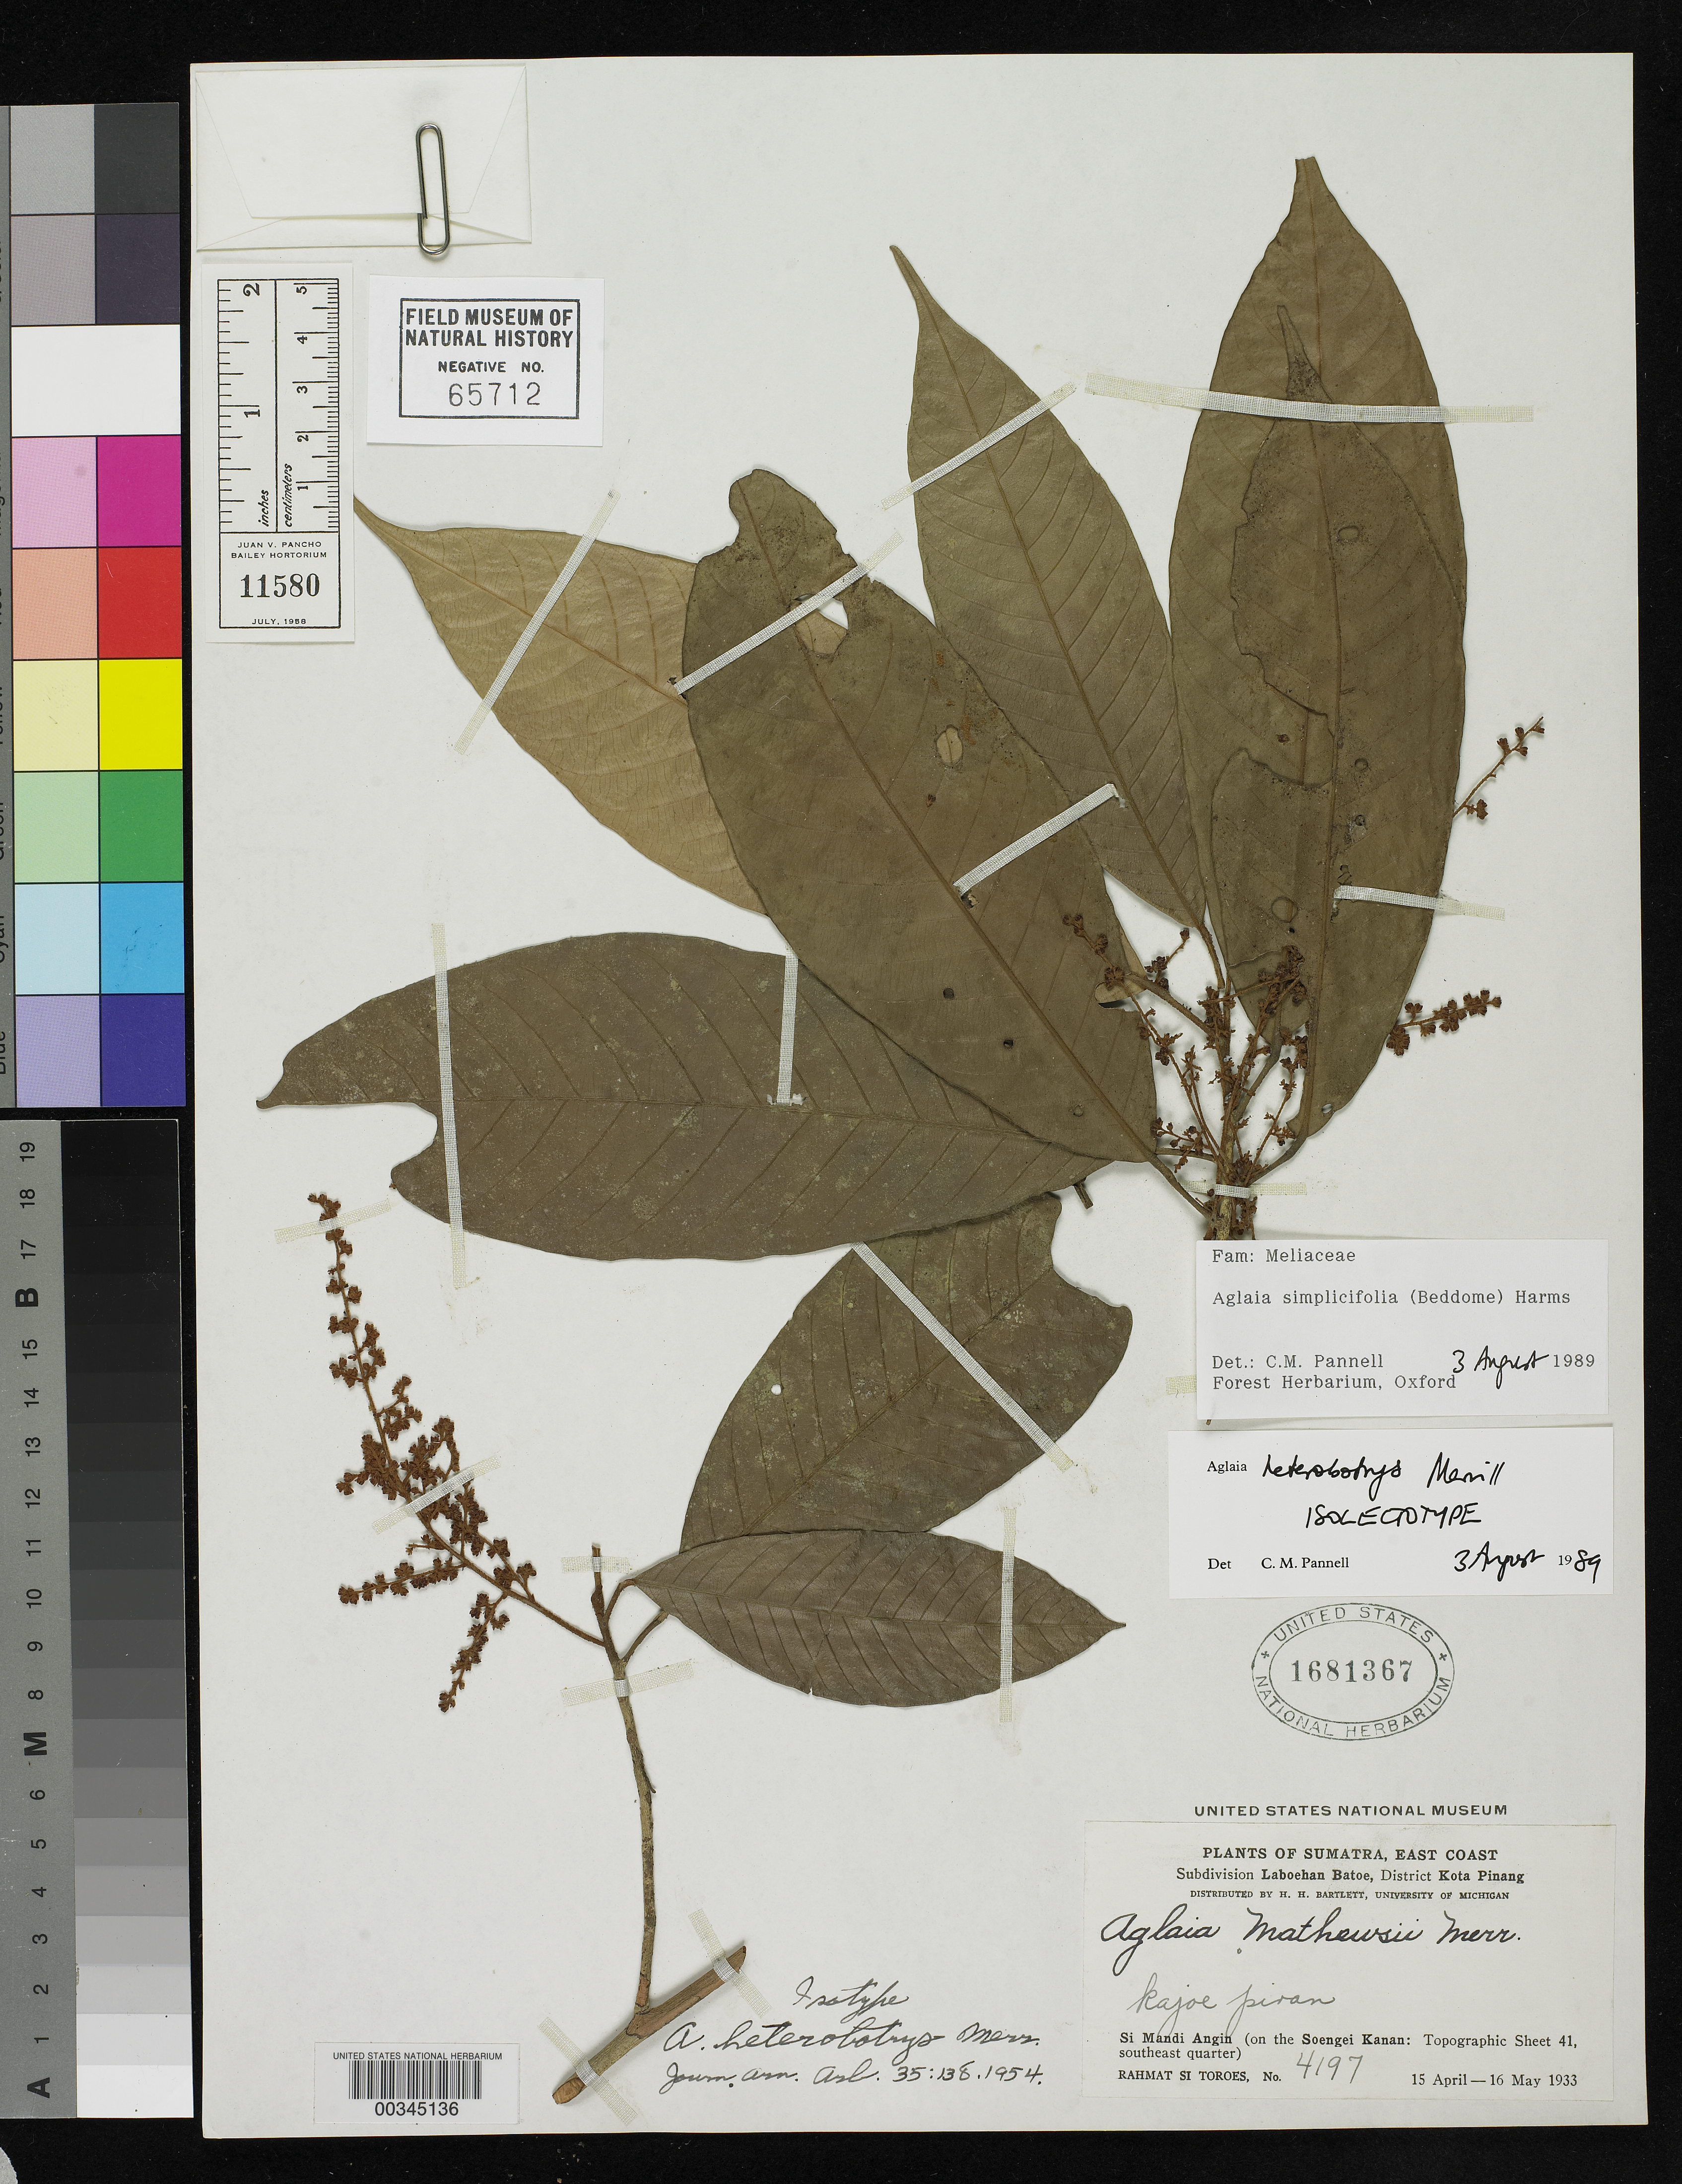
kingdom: Plantae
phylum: Tracheophyta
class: Magnoliopsida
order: Sapindales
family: Meliaceae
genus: Aglaia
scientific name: Aglaia heterobotrys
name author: Merr.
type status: Isolectotype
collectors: Rahmat Si Boeea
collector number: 4197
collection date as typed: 15 Apr 1933 to 16 May 1933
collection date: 1933-04-15/1933-05-16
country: Indonesia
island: Sumatra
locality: Si Mandi Angin, on Soengeikanan.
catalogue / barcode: US 1681367